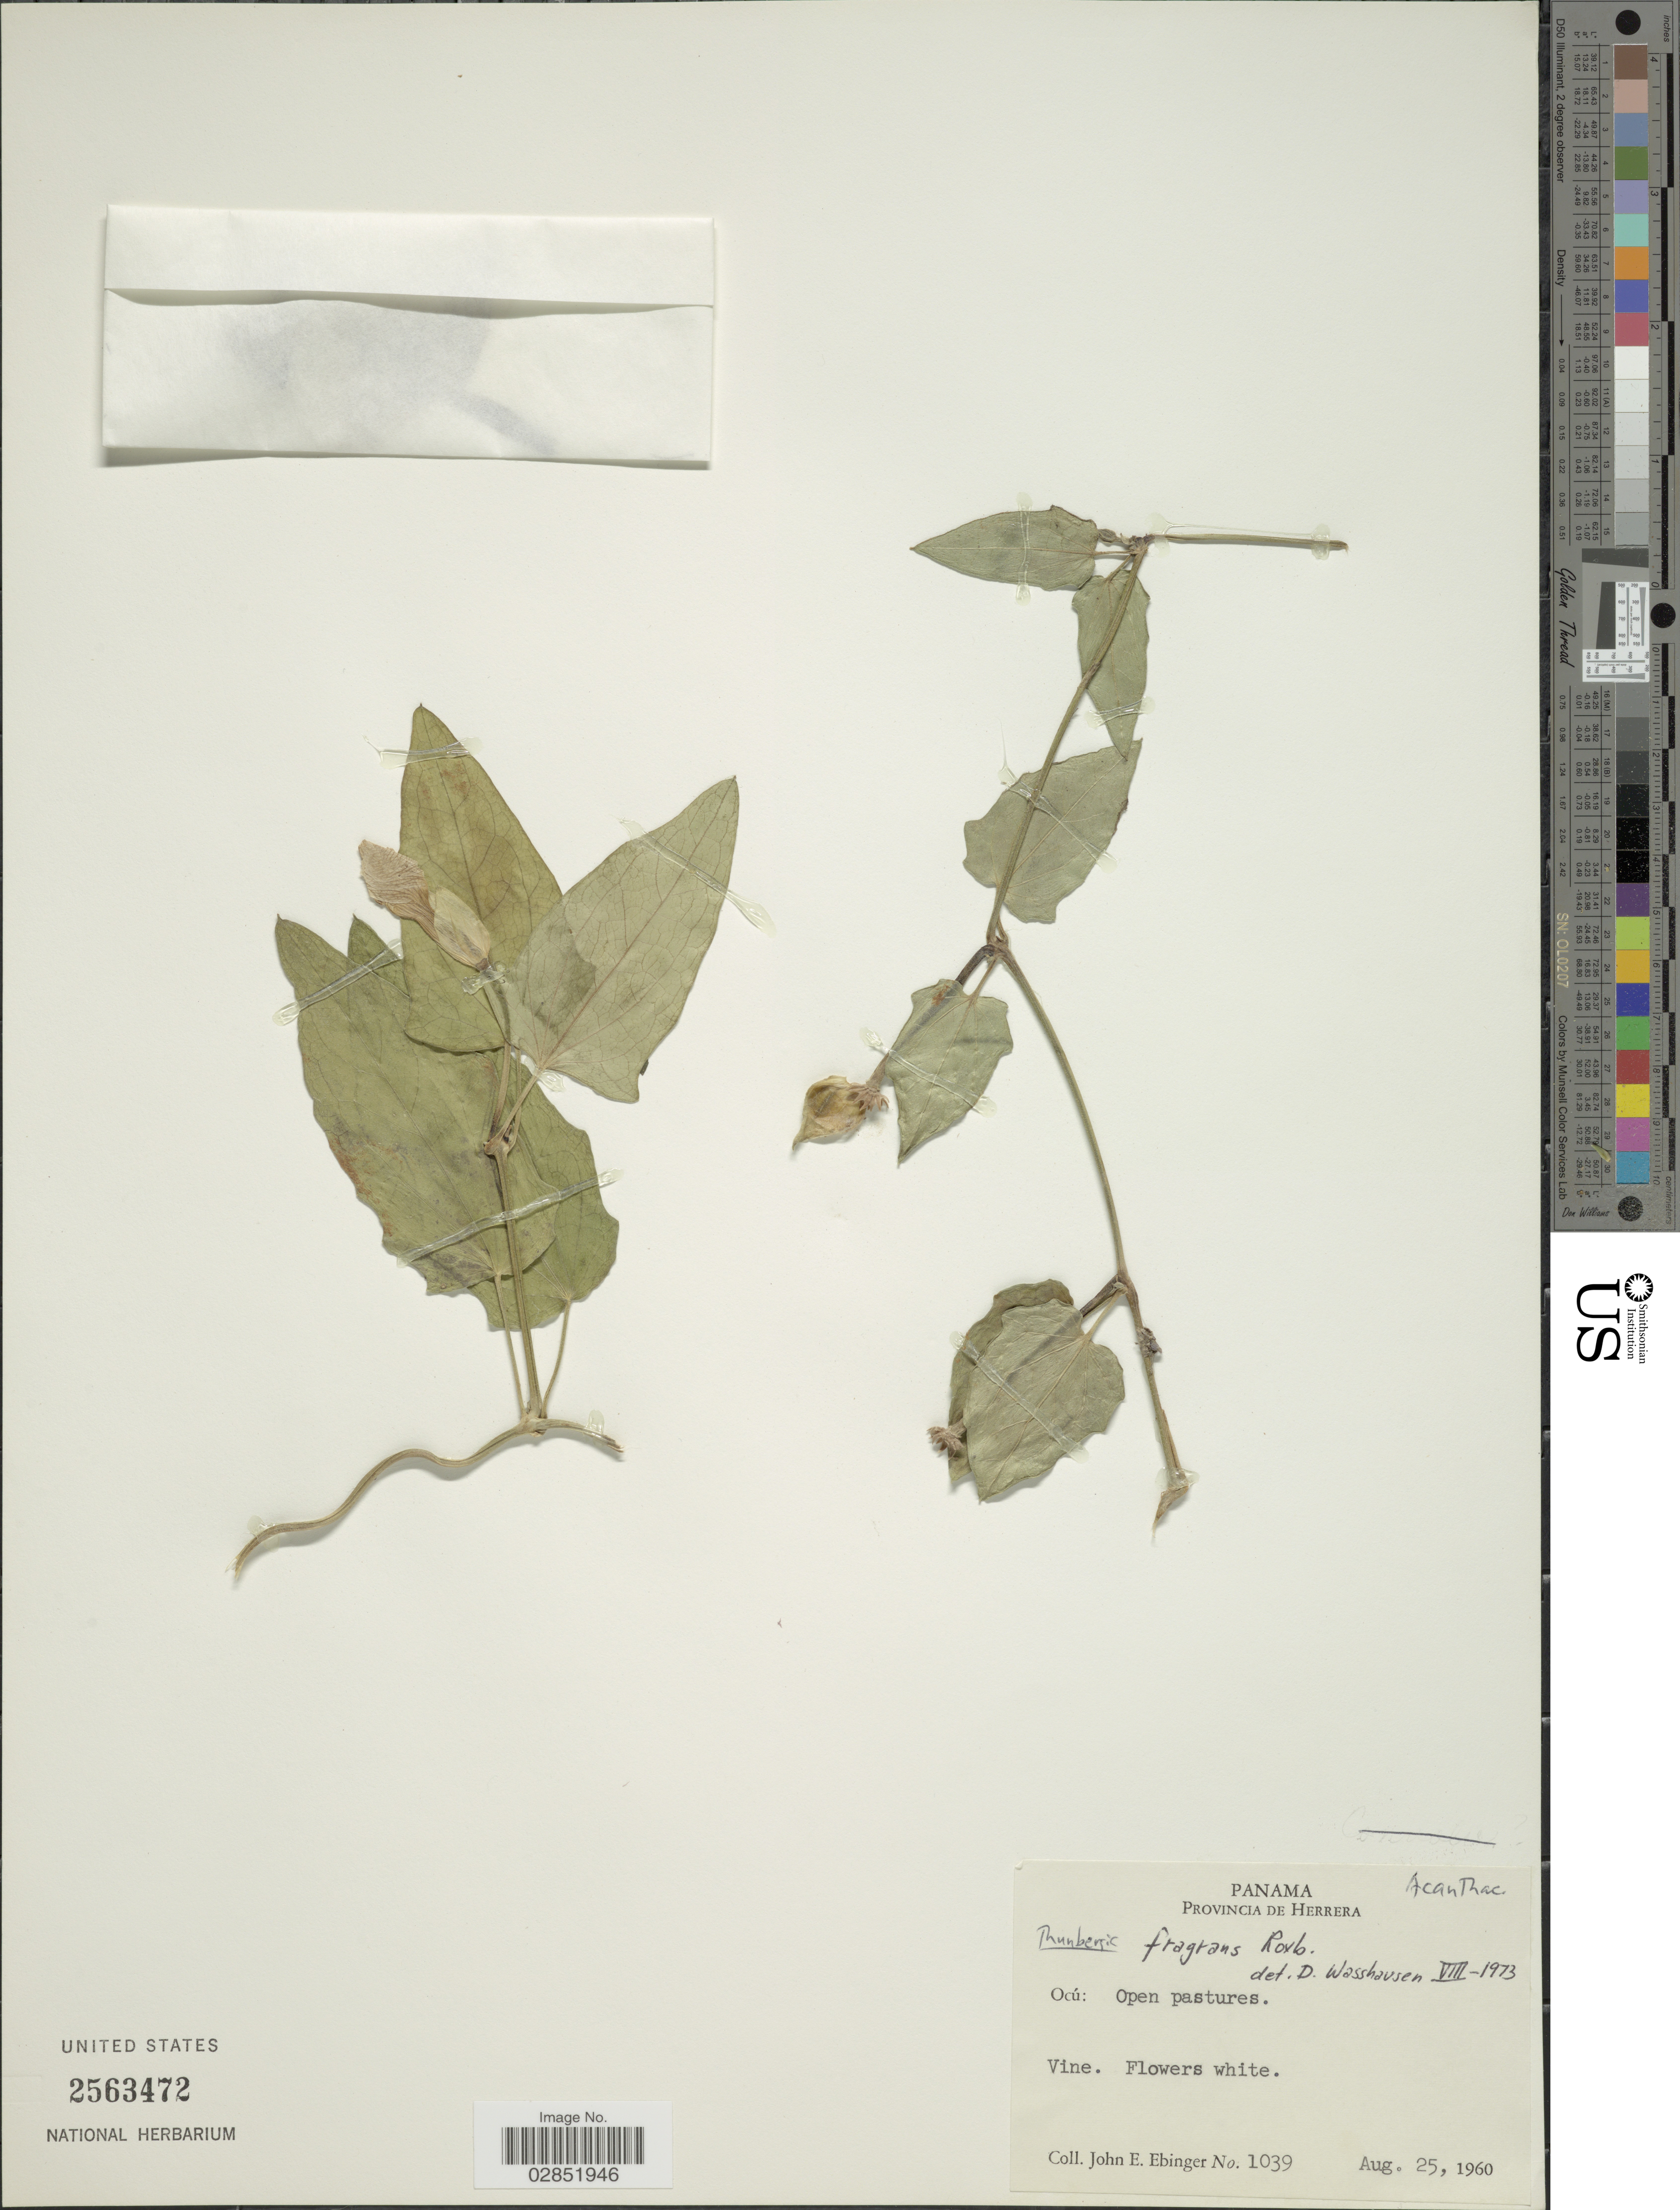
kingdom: Plantae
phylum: Tracheophyta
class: Magnoliopsida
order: Lamiales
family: Acanthaceae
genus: Thunbergia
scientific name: Thunbergia fragrans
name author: Roxb.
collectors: J. Ebinger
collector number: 1039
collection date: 1960-08-25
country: Panama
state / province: Herrera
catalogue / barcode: US 2563472